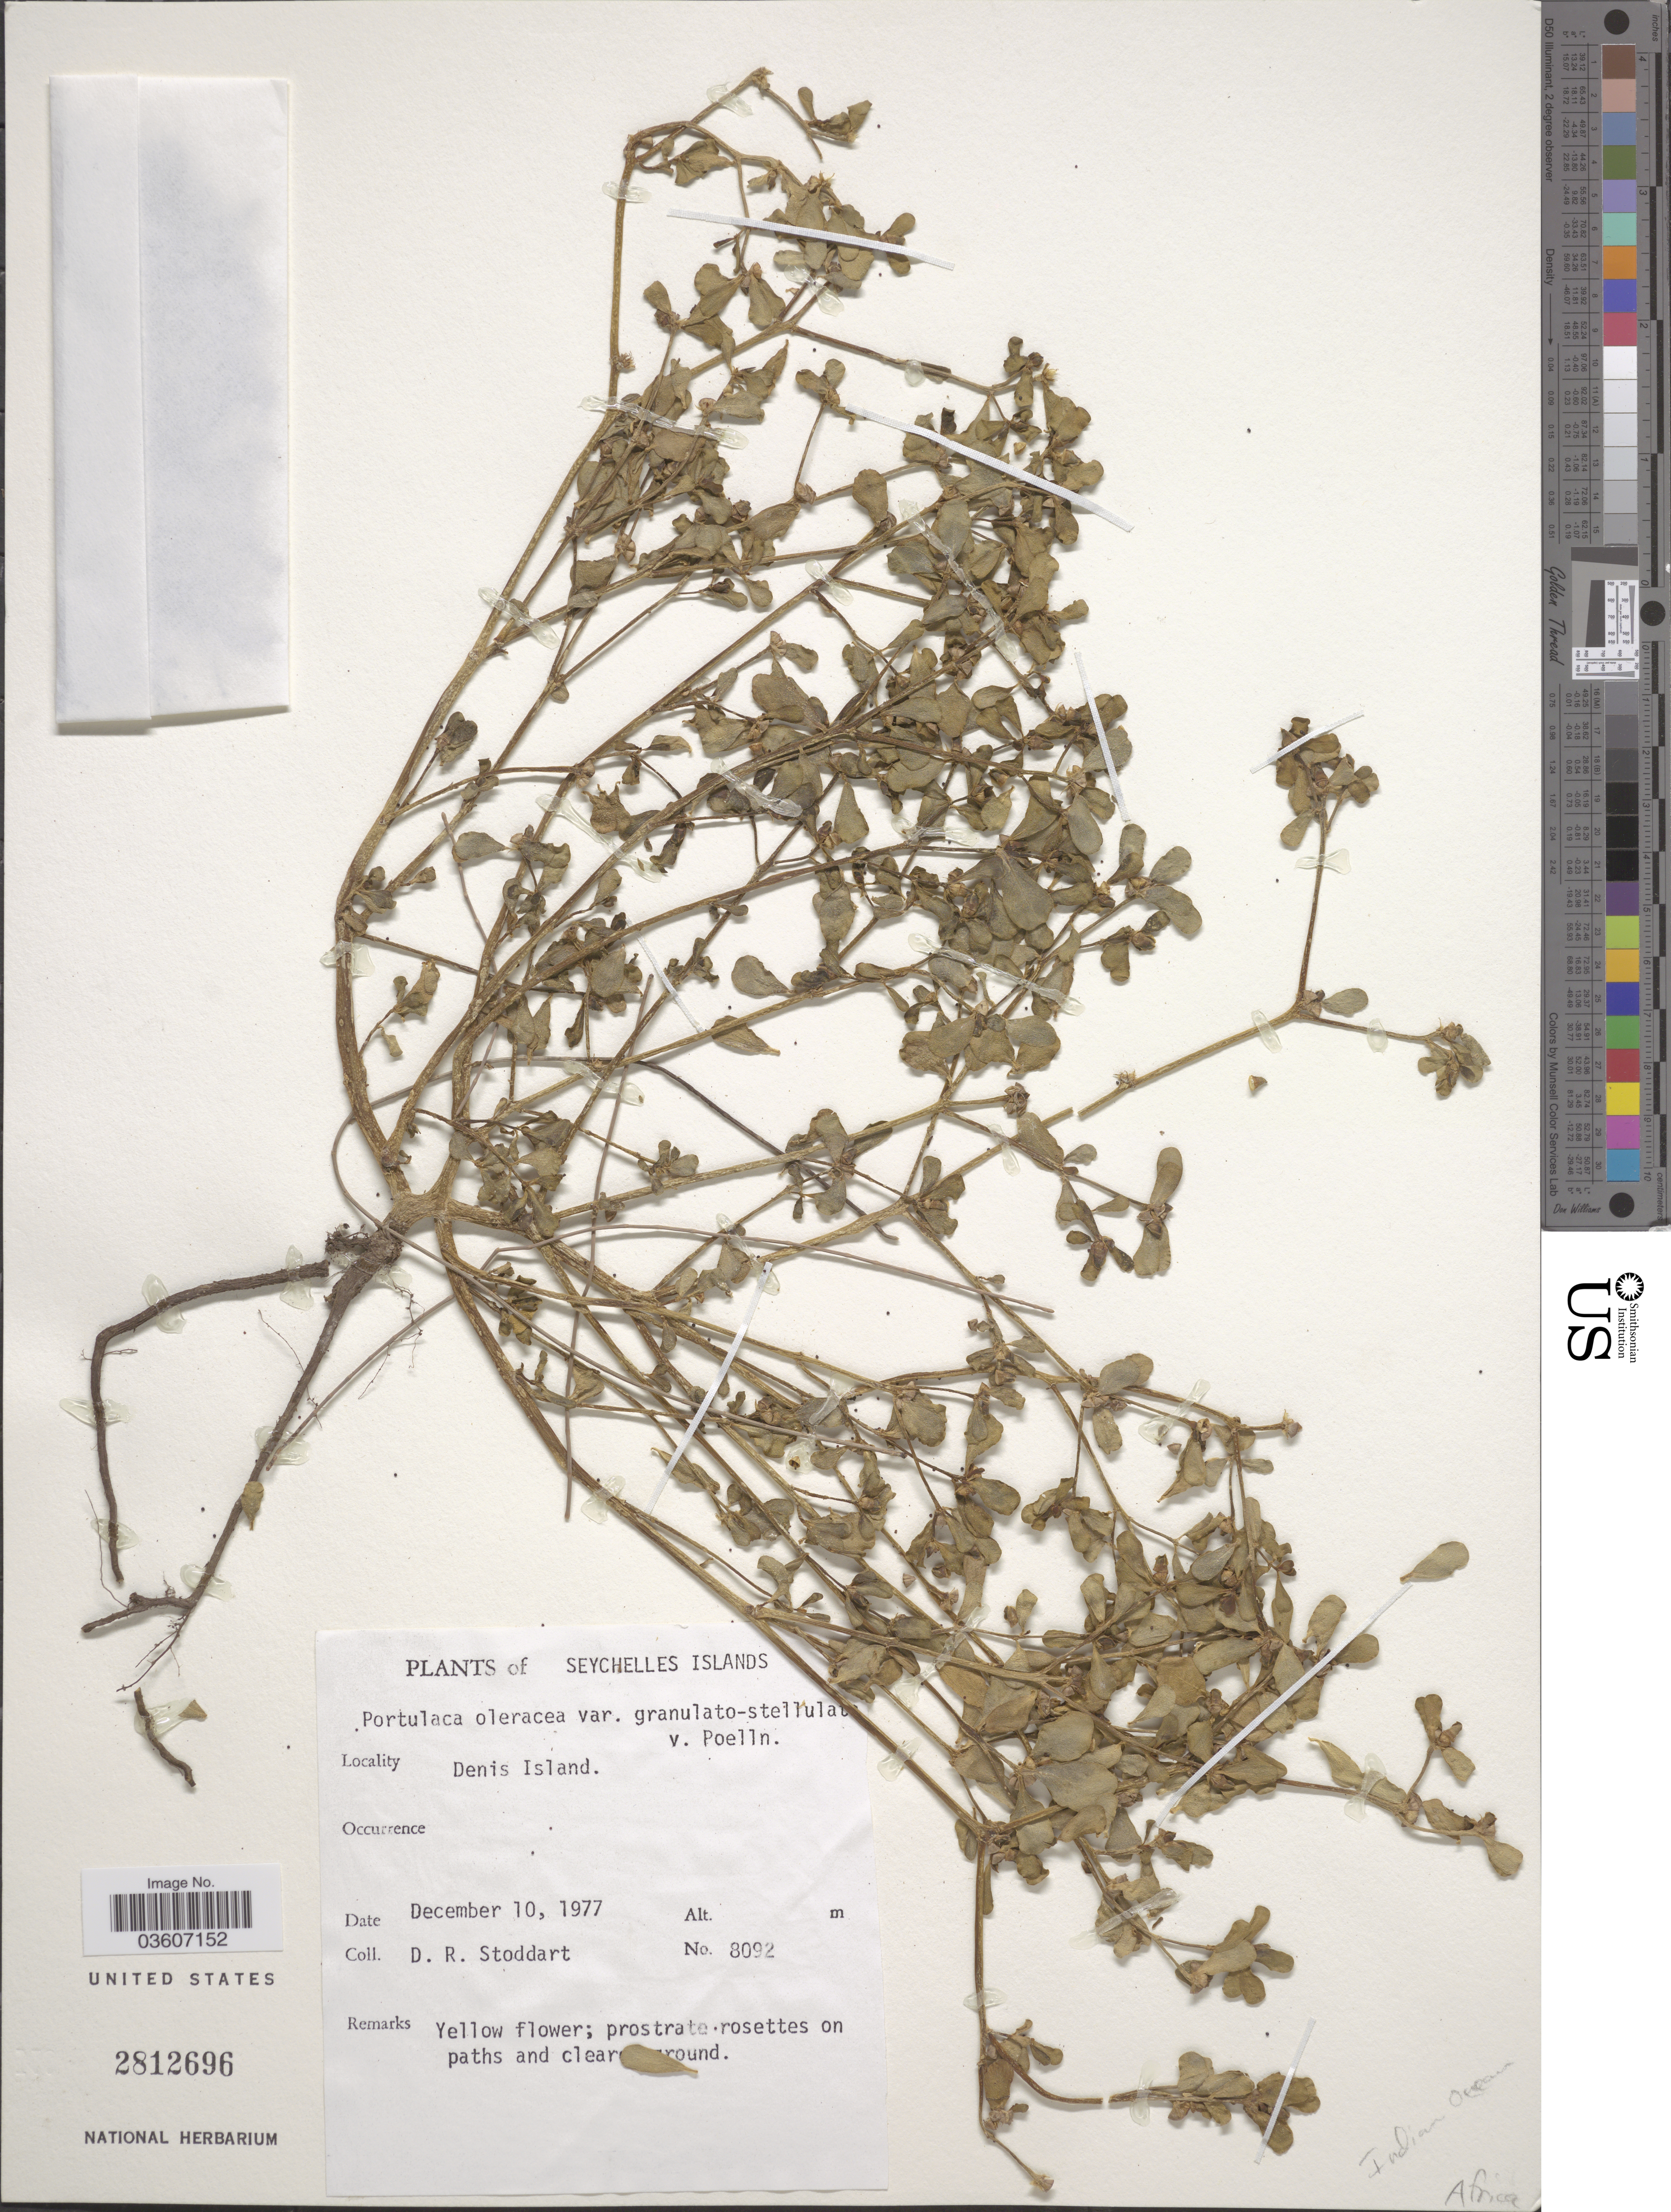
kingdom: Plantae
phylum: Tracheophyta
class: Magnoliopsida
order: Caryophyllales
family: Portulacaceae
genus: Portulaca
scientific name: Portulaca oleracea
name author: L.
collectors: D. R. Stoddart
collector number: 8092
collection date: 1977-12-10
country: Seychelles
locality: Denis Island.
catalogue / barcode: US 2812696